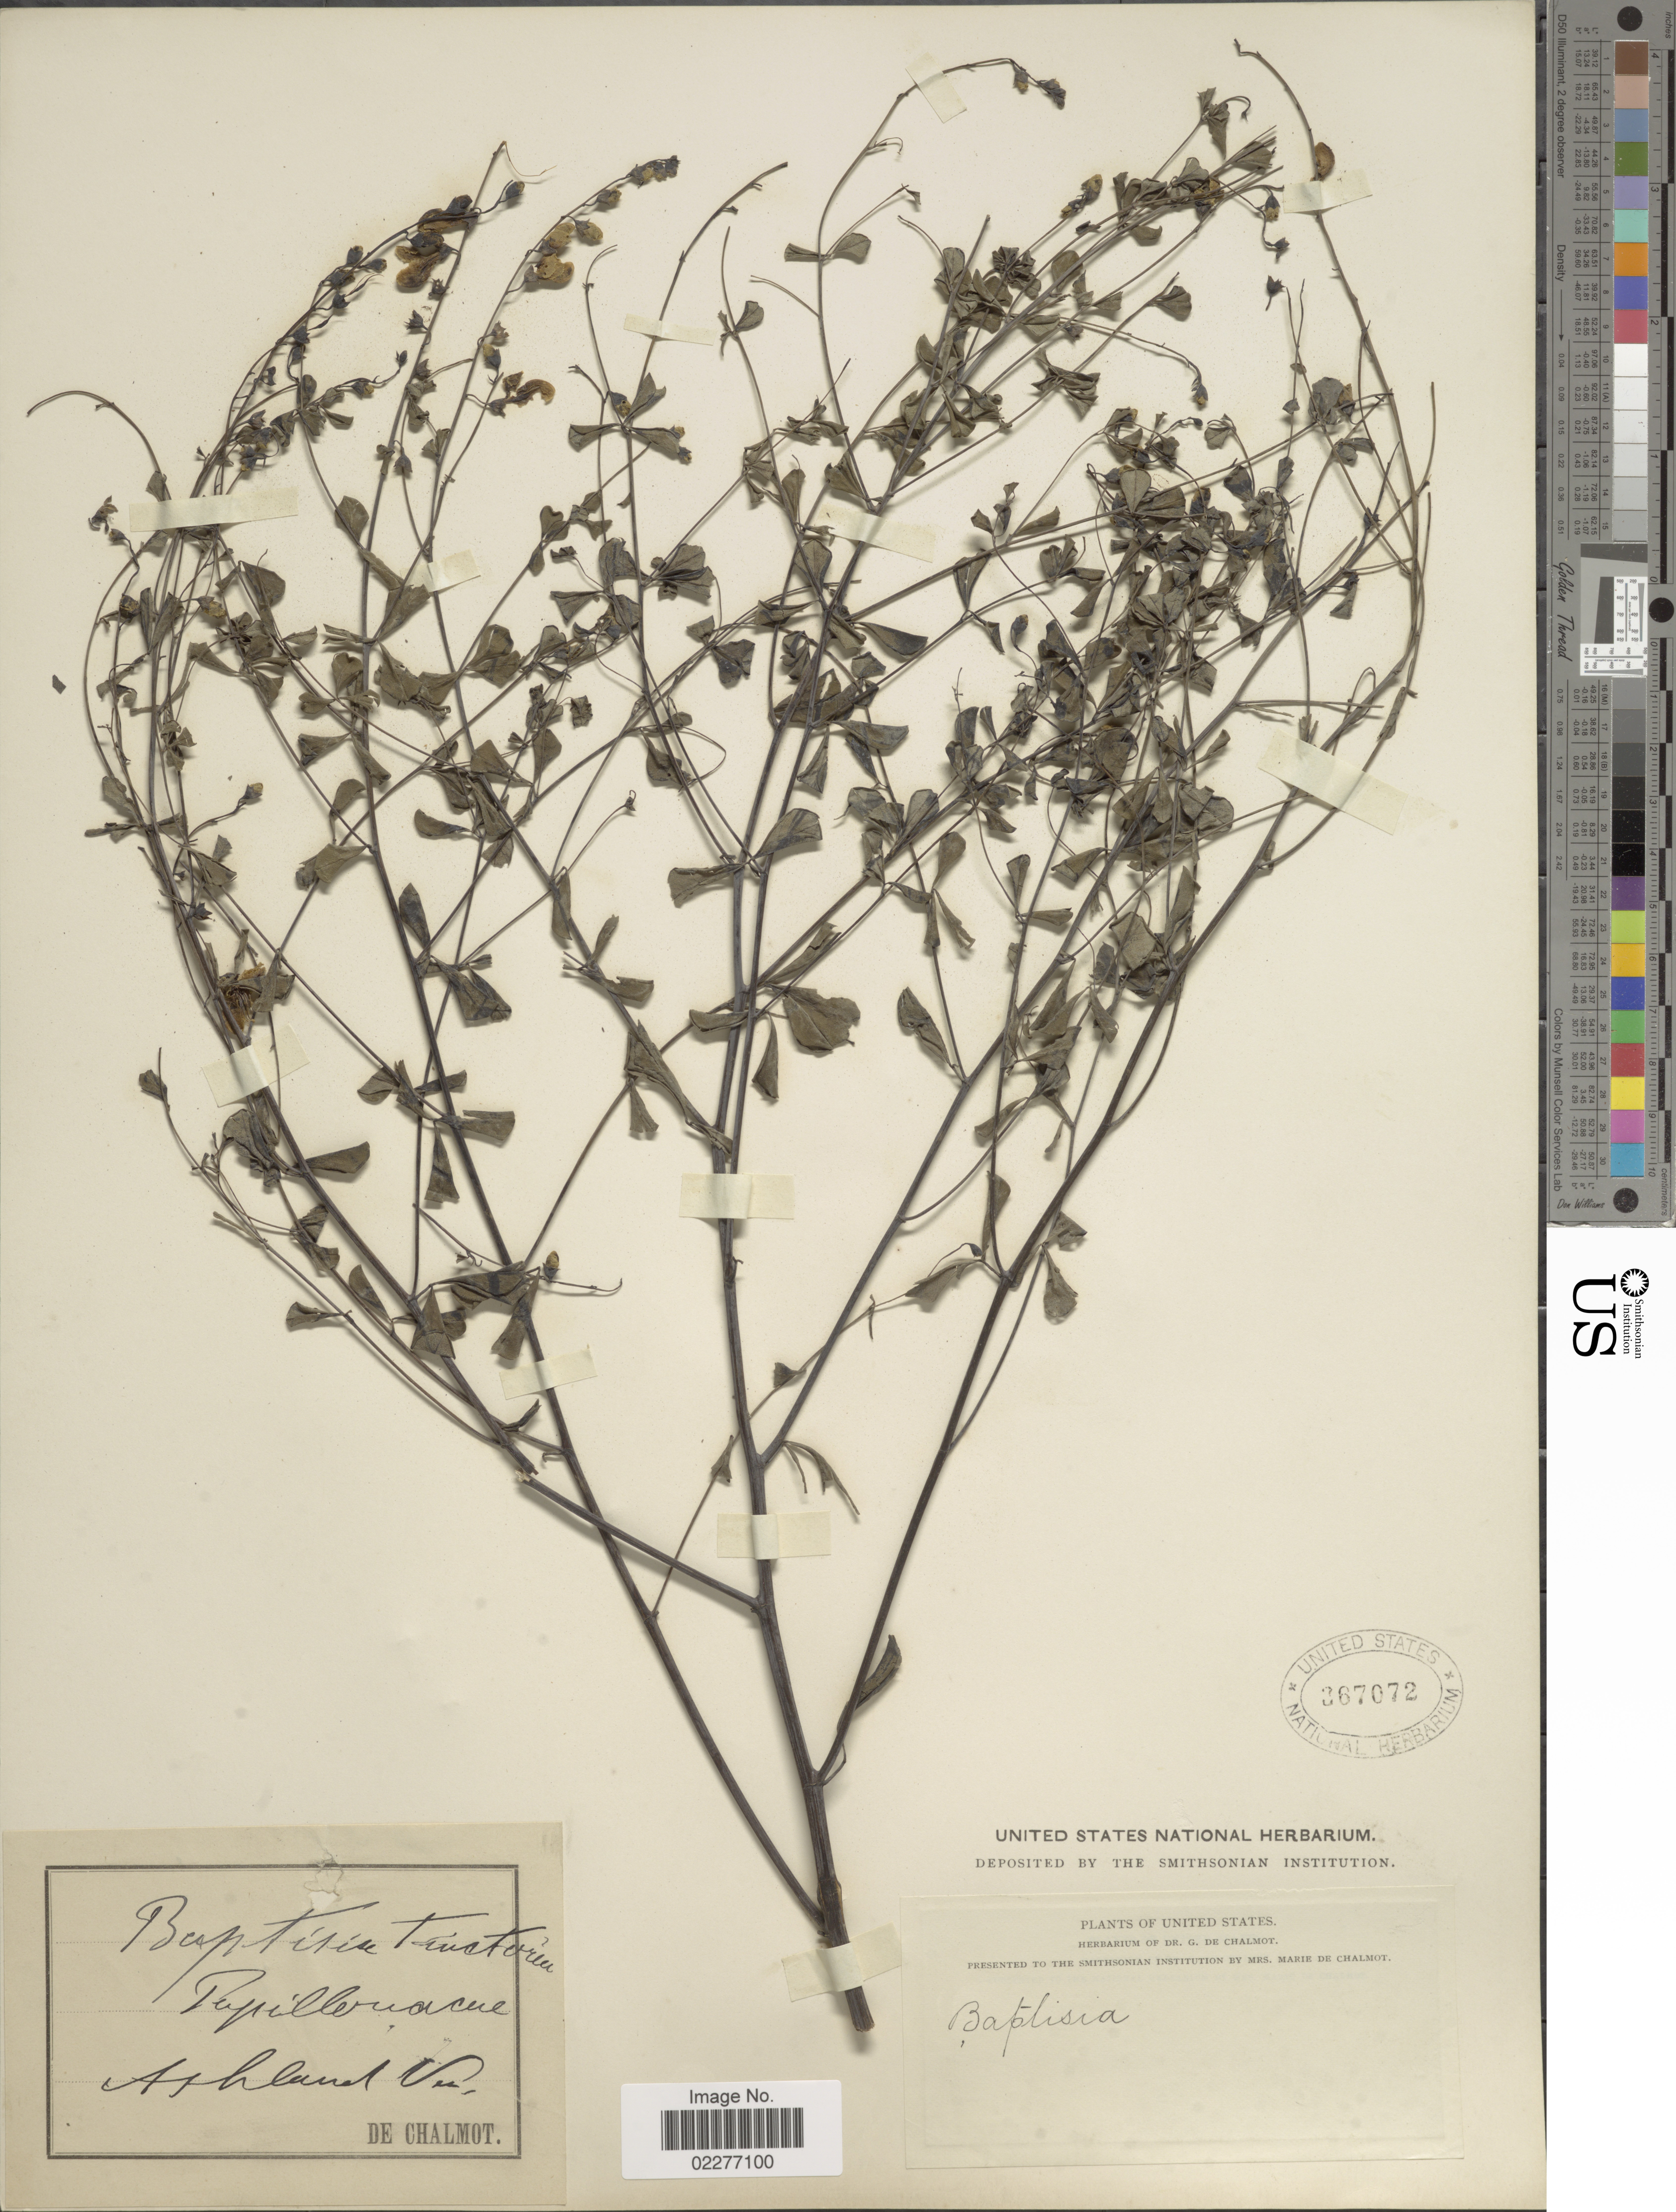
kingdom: Plantae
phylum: Tracheophyta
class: Magnoliopsida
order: Fabales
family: Fabaceae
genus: Baptisia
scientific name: Baptisia tinctoria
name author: (L.) R. Br.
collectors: G. de Chalmot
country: United States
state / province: Virginia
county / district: Hanover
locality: Ashland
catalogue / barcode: US 367072